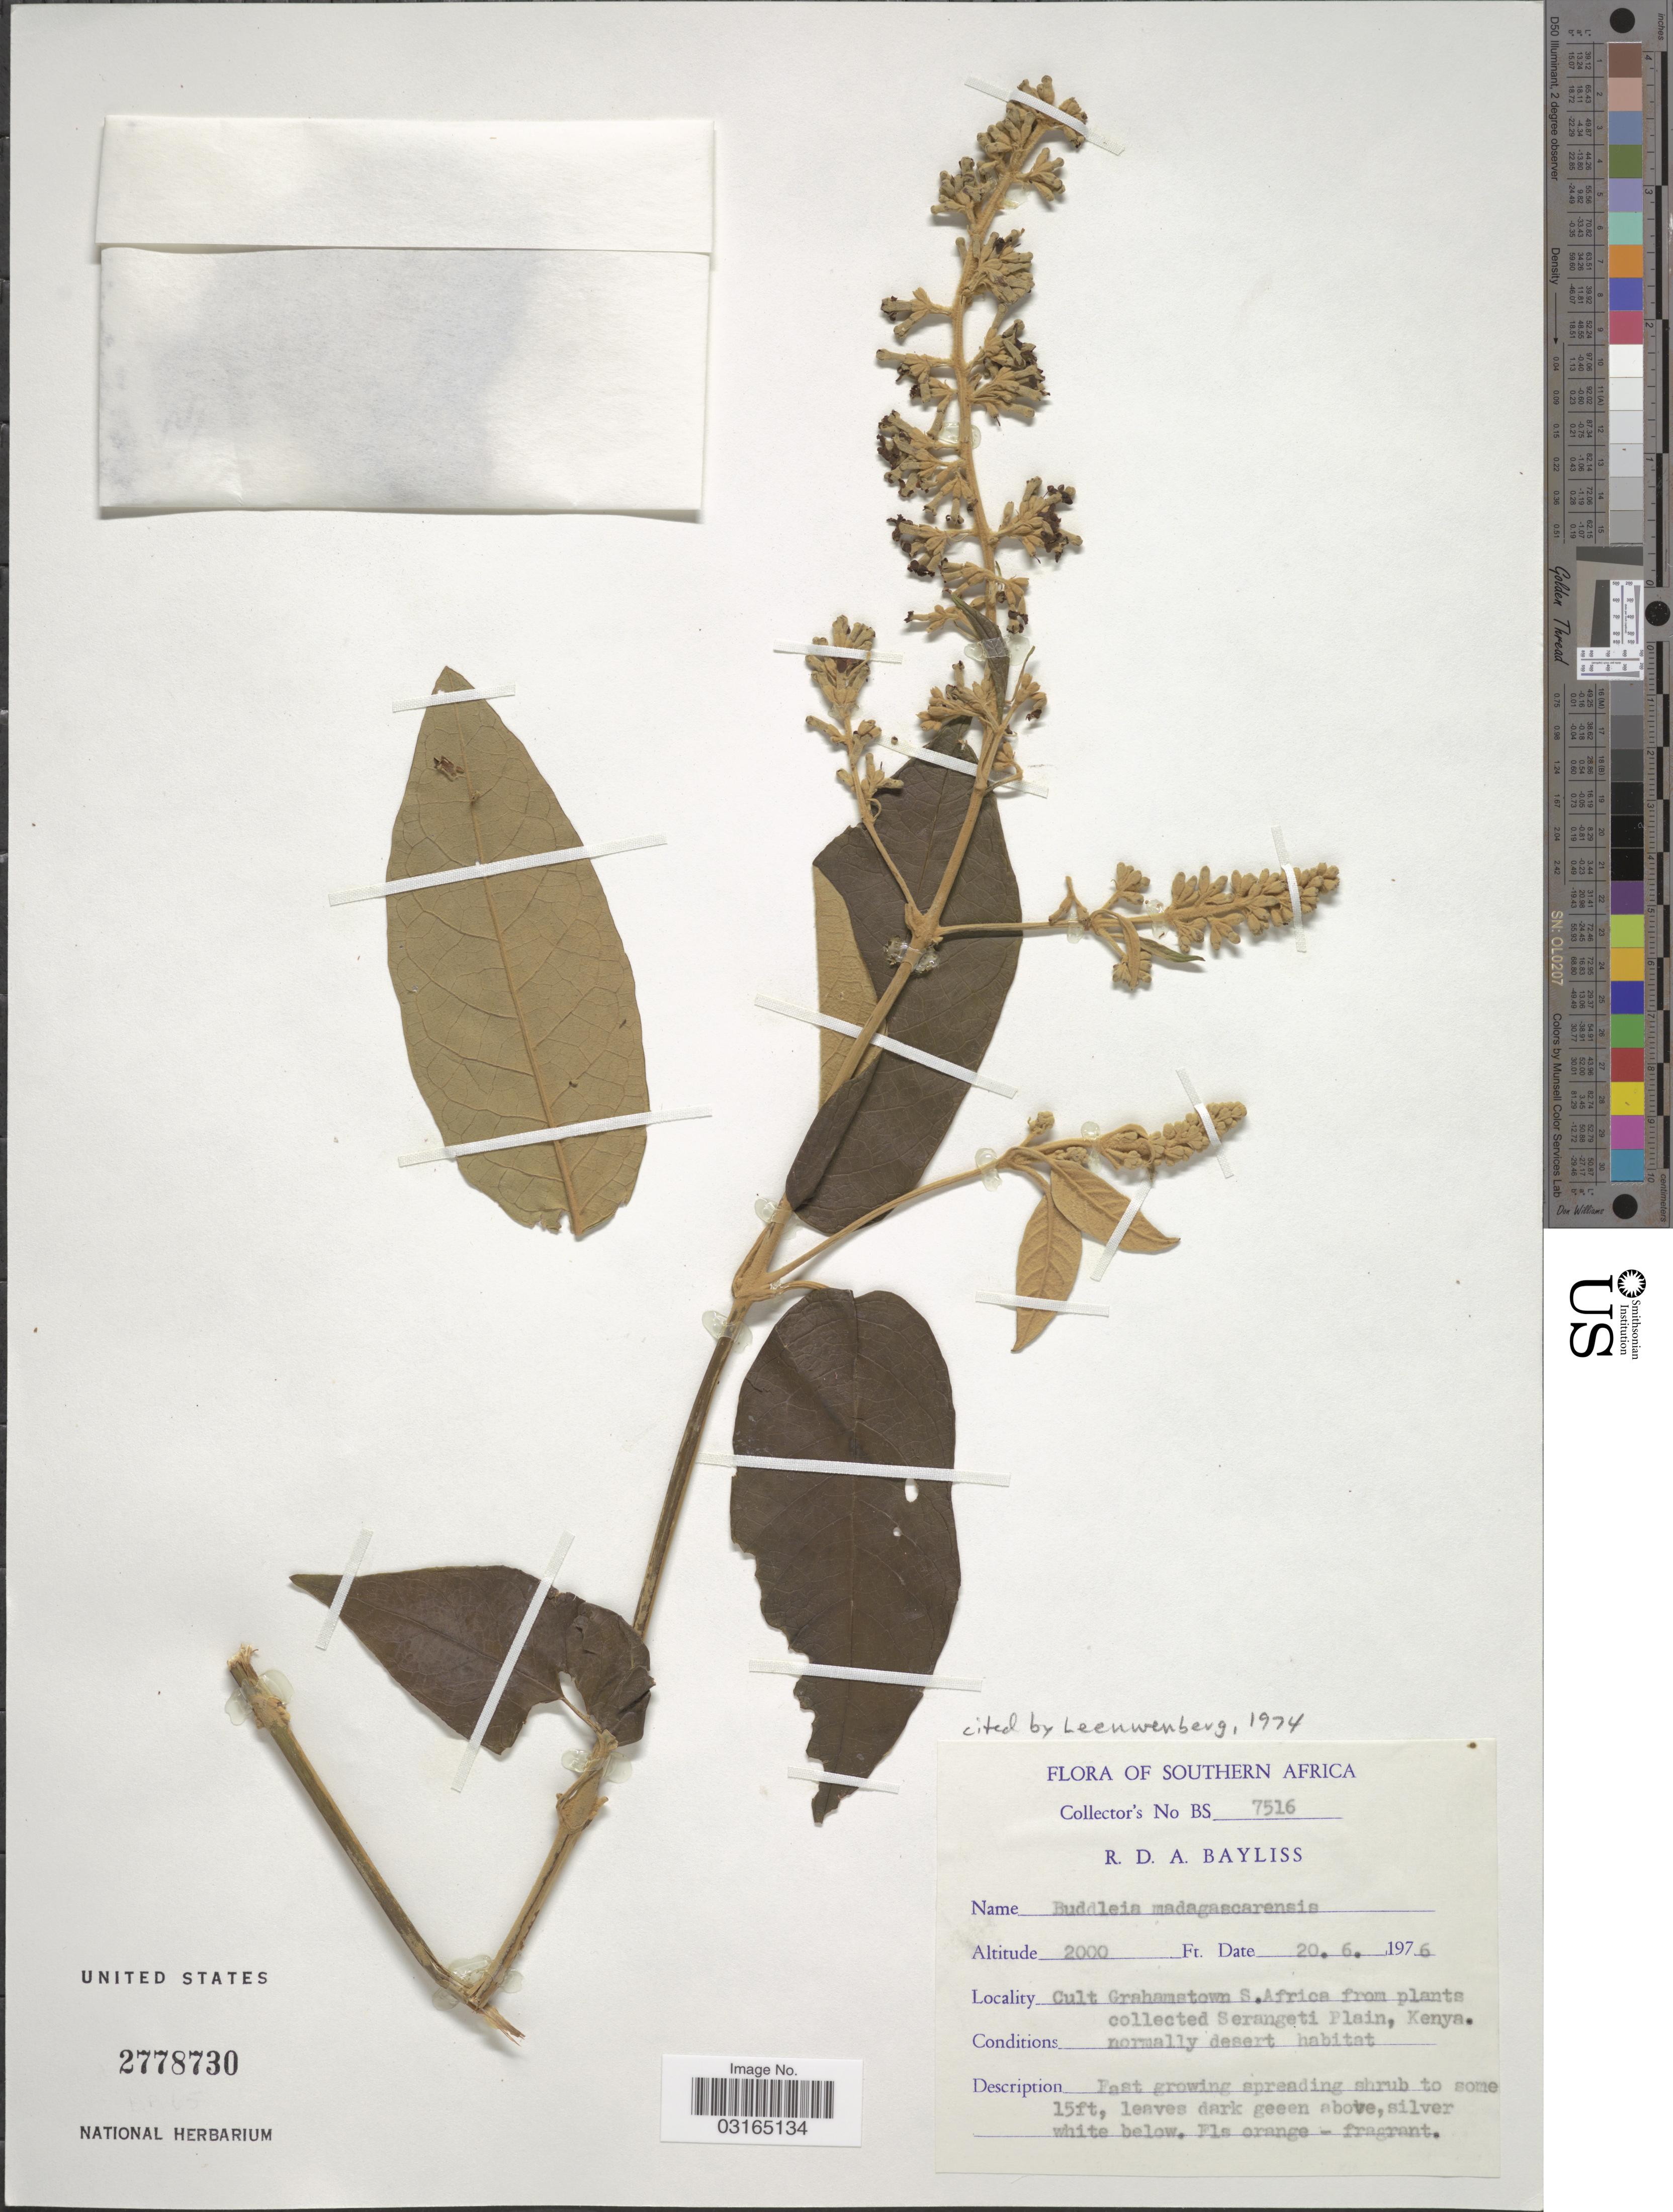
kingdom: Plantae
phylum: Tracheophyta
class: Magnoliopsida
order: Lamiales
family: Scrophulariaceae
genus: Buddleja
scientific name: Buddleja madagascariensis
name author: Lam.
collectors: R. Bayliss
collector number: BS 7516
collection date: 1976-06-20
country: South Africa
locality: Southern Africa. Grahamstown S. Africa.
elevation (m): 610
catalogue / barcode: US 2778730